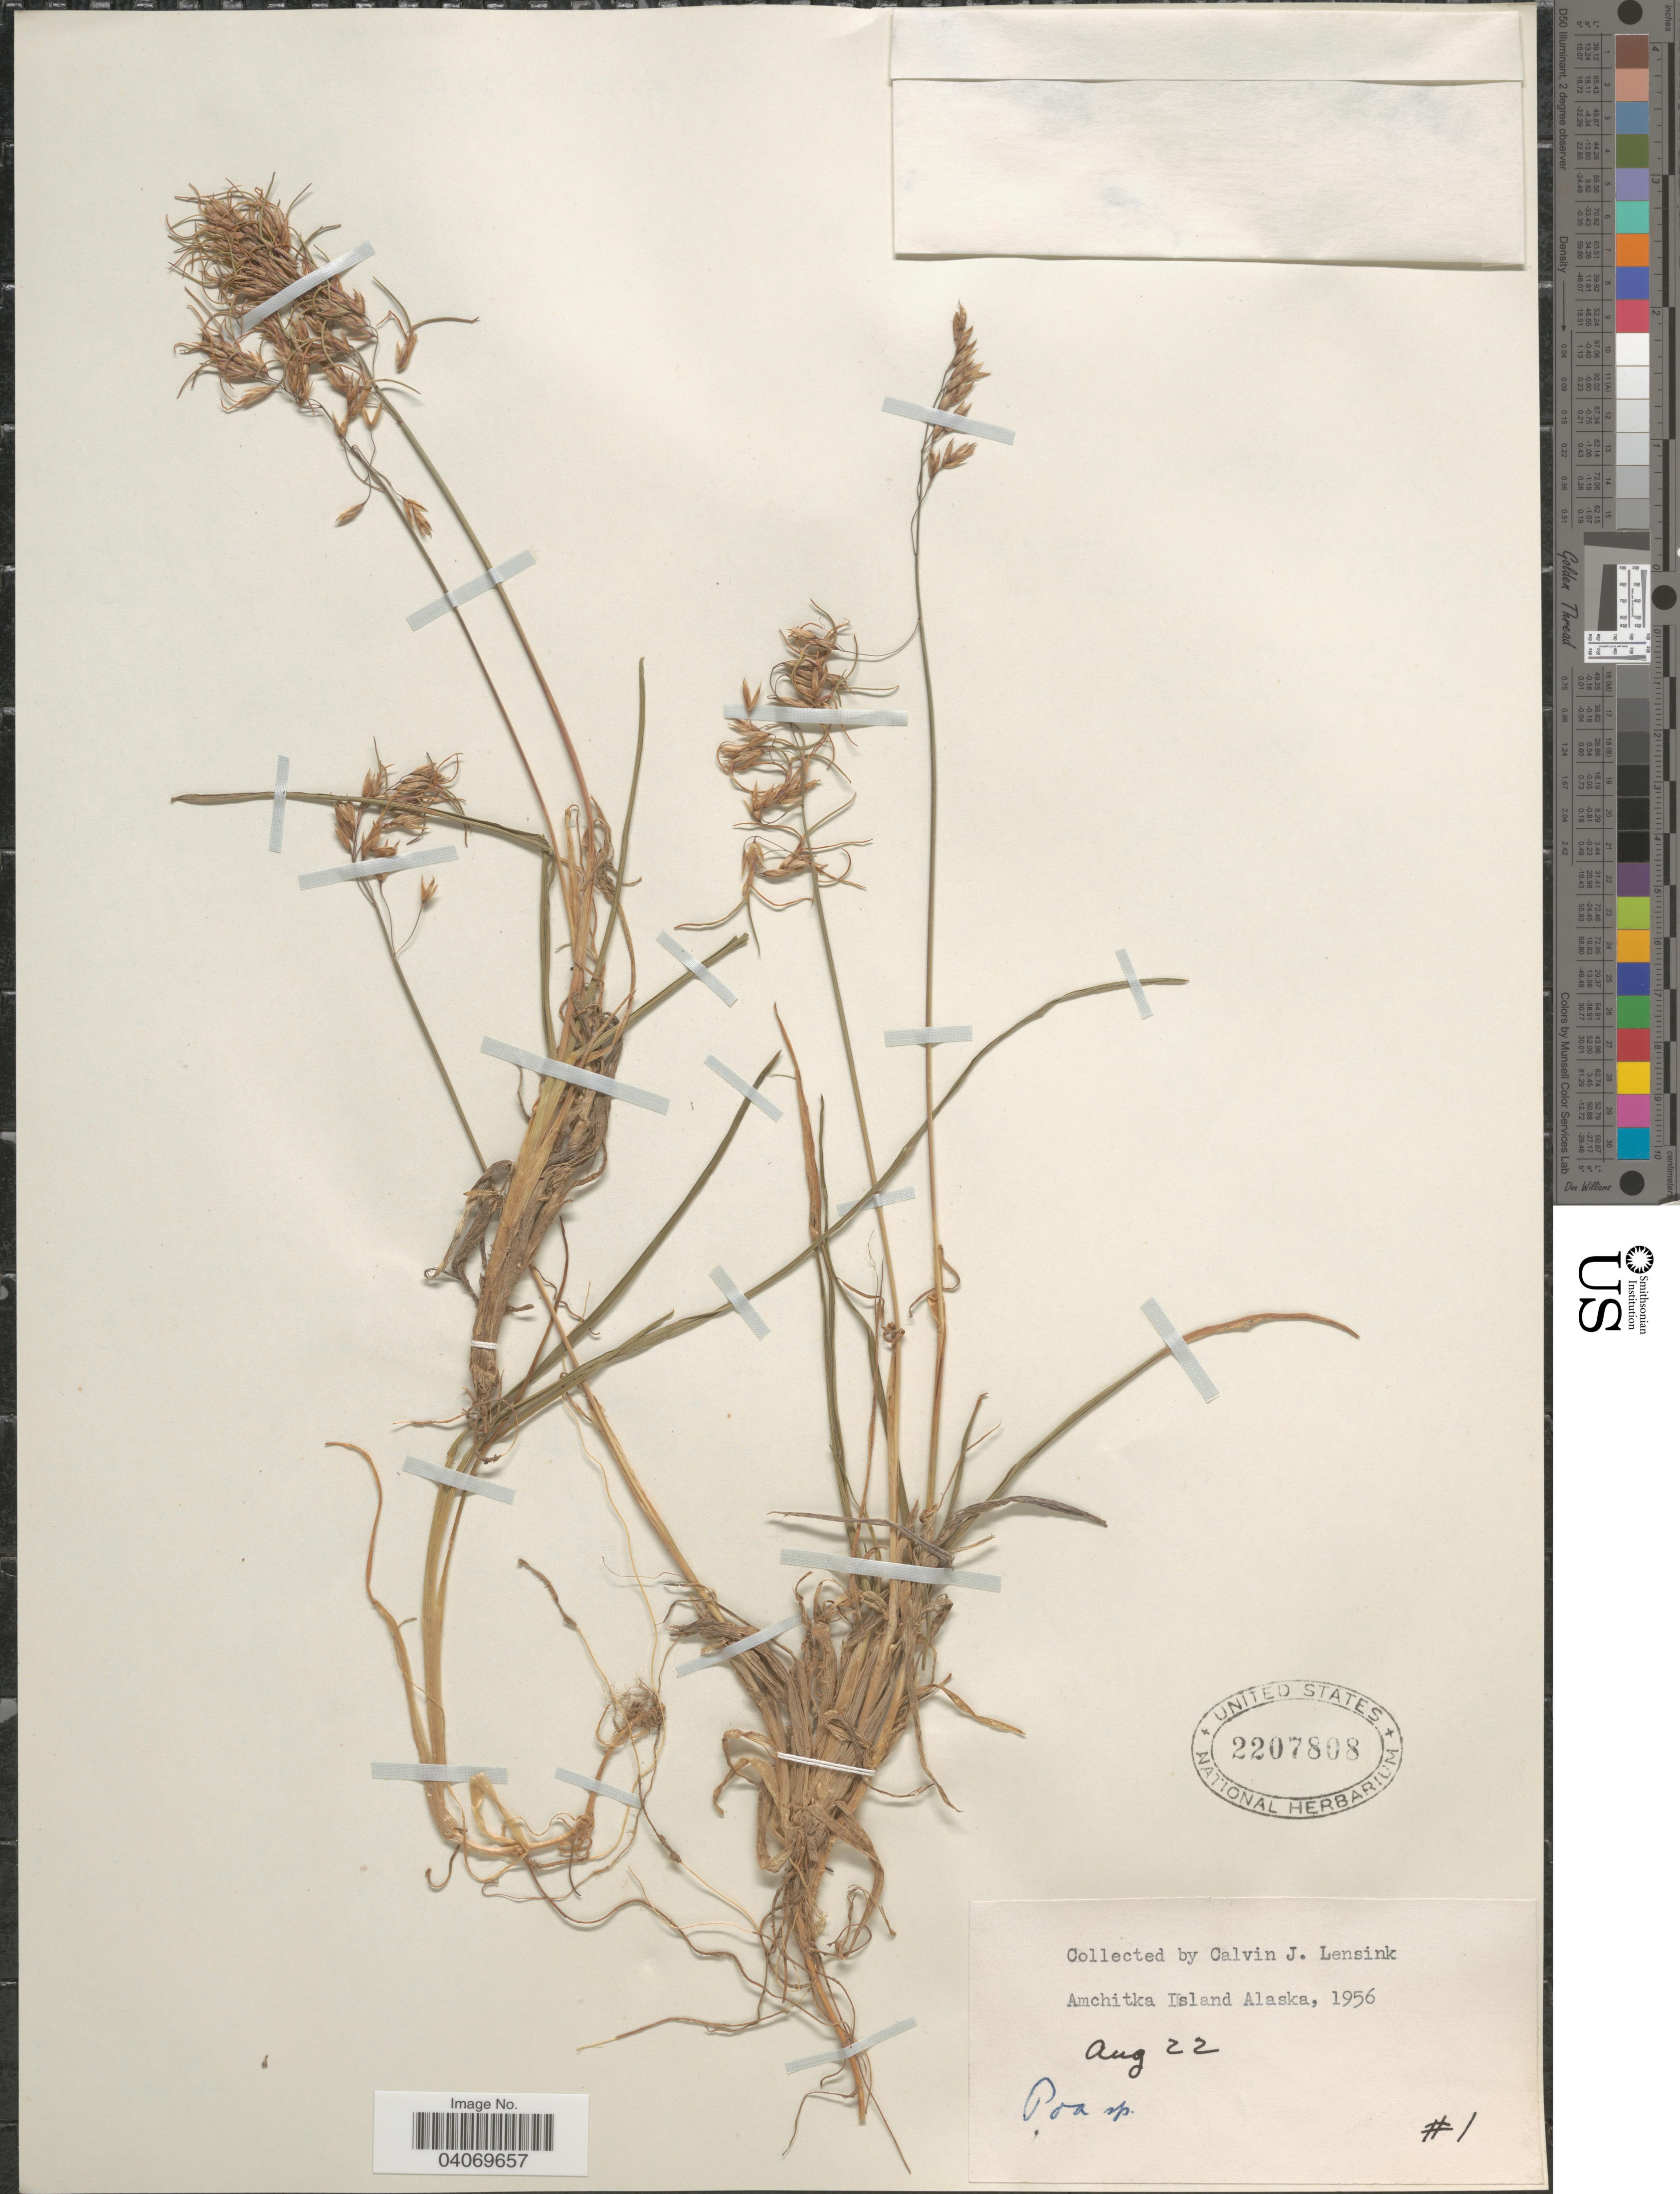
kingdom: Plantae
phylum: Tracheophyta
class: Liliopsida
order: Poales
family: Poaceae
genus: Poa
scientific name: Poa sp.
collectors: C. Lensink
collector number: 1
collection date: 1956-08-22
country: United States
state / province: Alaska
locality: Amchitka Island.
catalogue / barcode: US 2207808